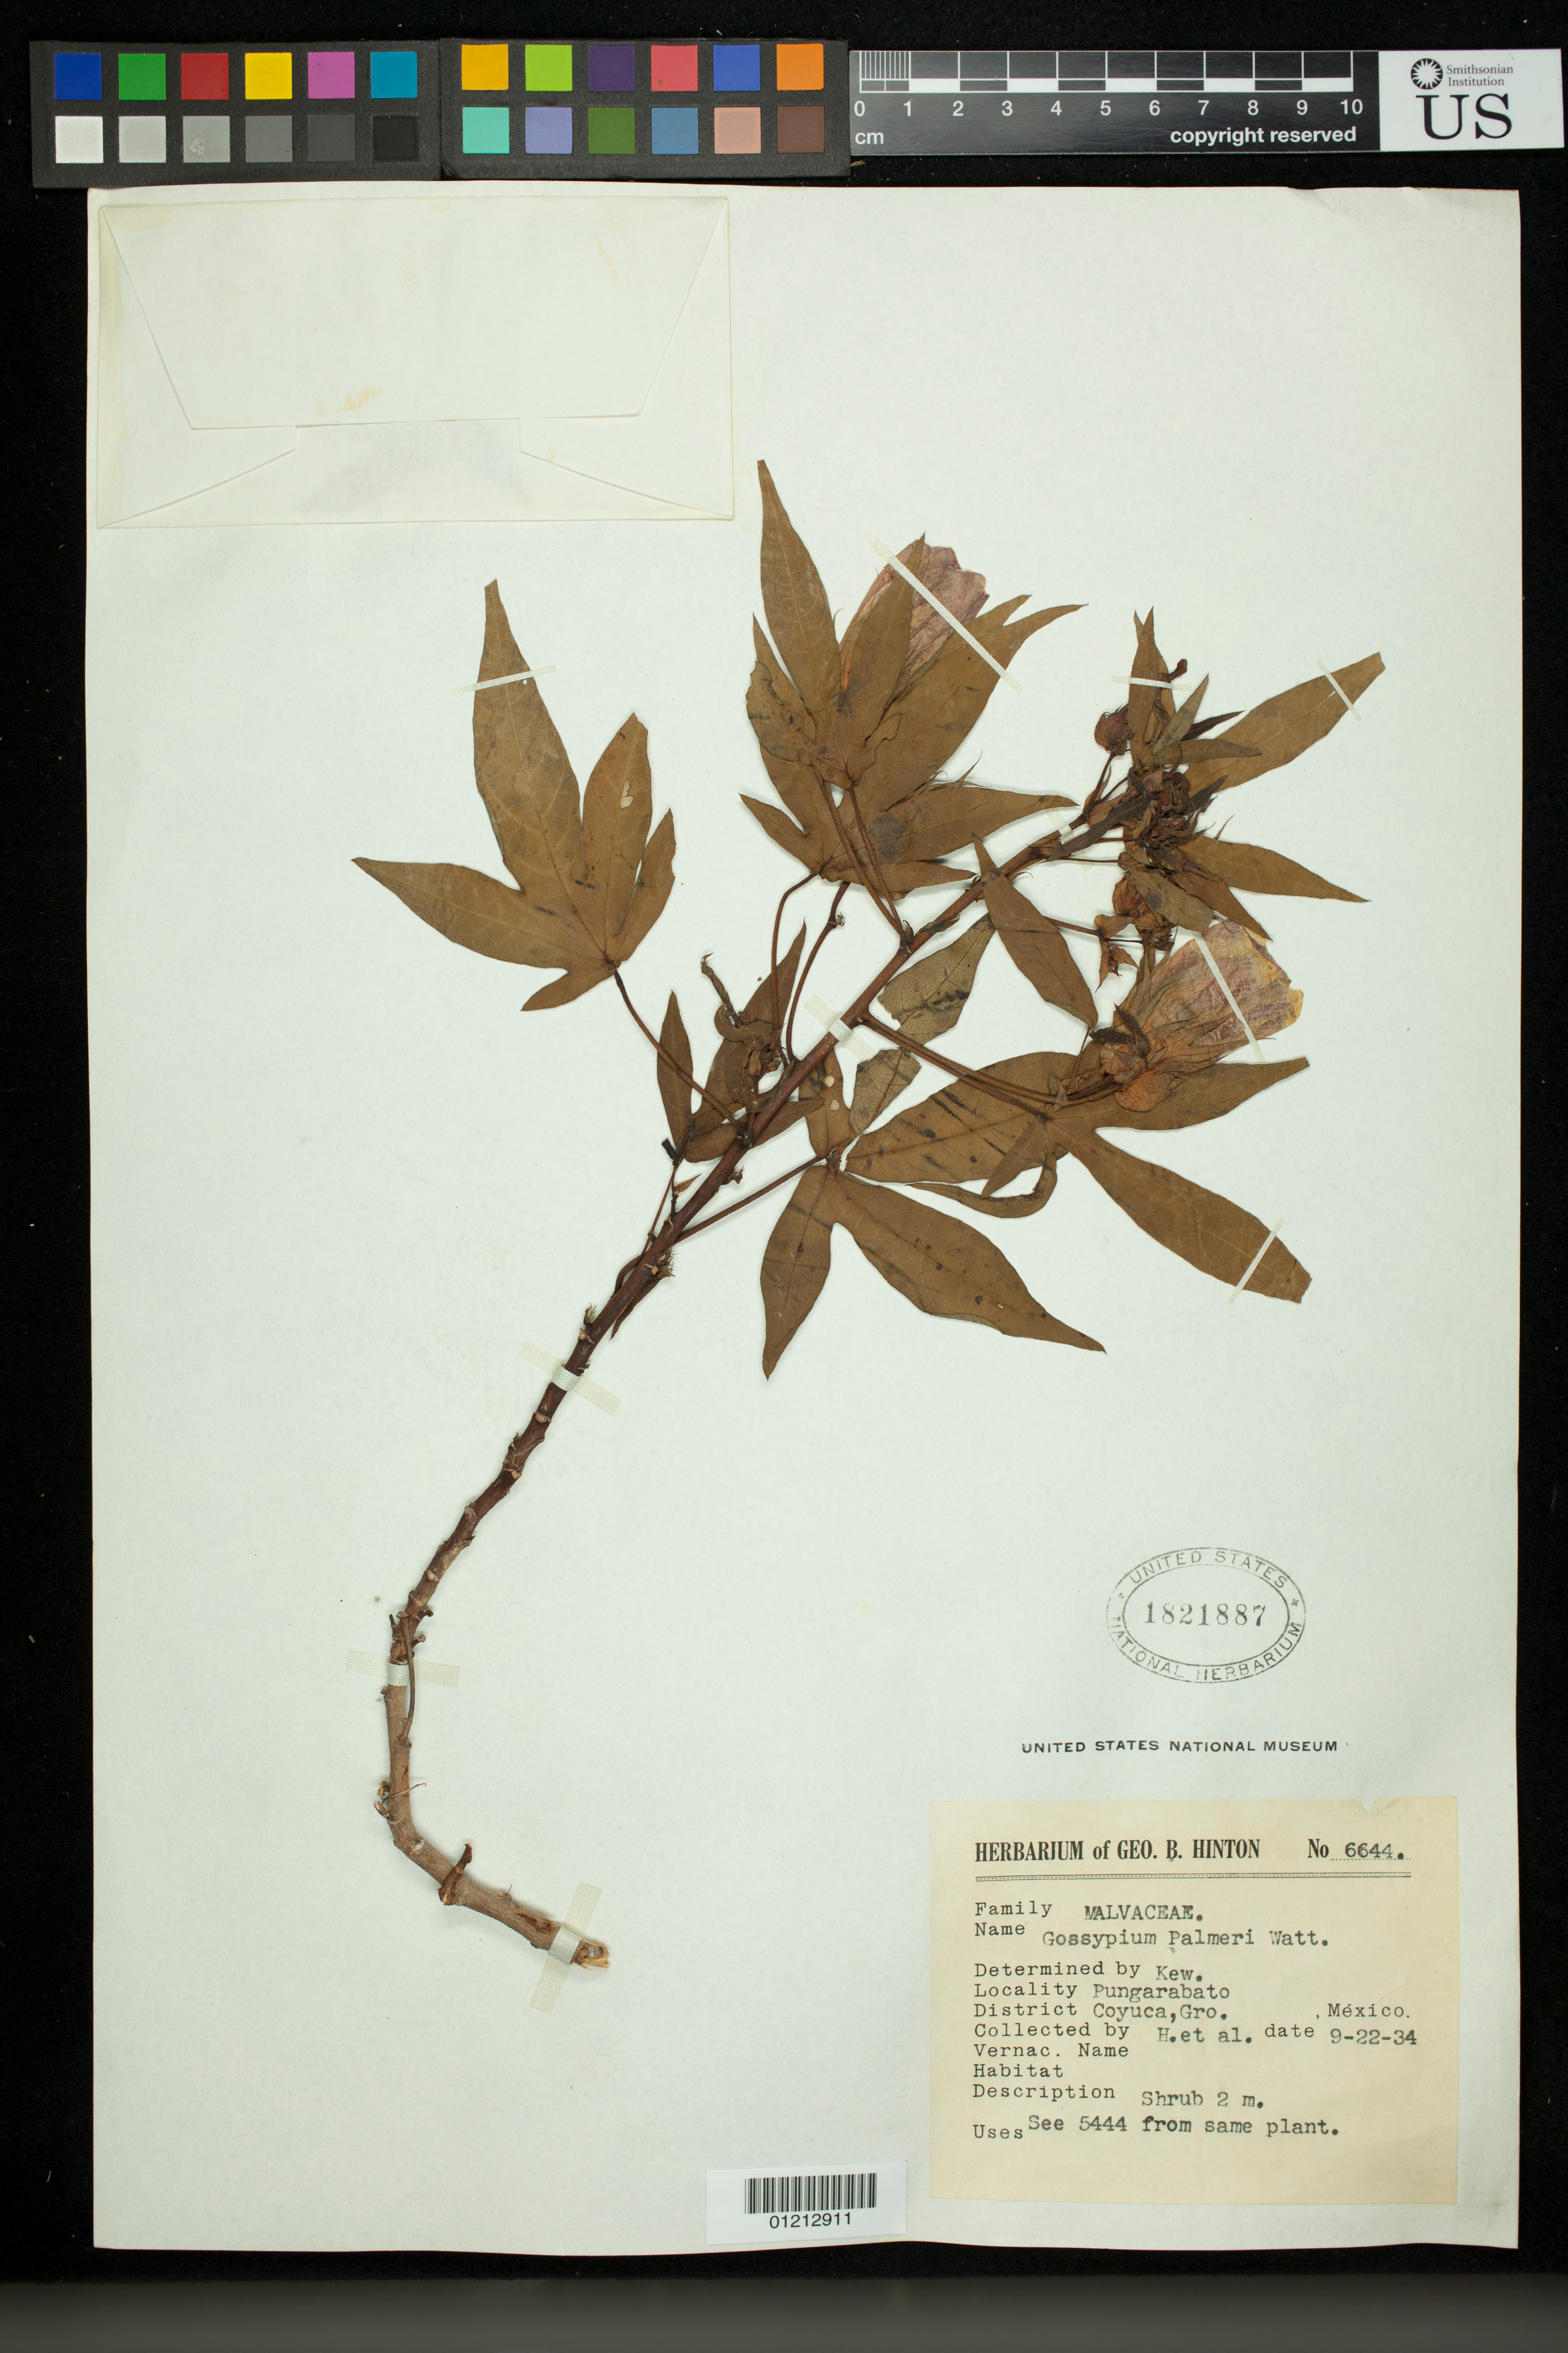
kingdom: Plantae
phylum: Tracheophyta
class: Magnoliopsida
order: Malvales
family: Malvaceae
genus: Gossypium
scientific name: Gossypium palmeri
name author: G. Watt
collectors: G. B. Hinton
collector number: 6644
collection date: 1934-09-22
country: Mexico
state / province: Guerrero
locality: Locality: Pungarabato. District: Coyuca, Gro.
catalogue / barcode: US 1821887